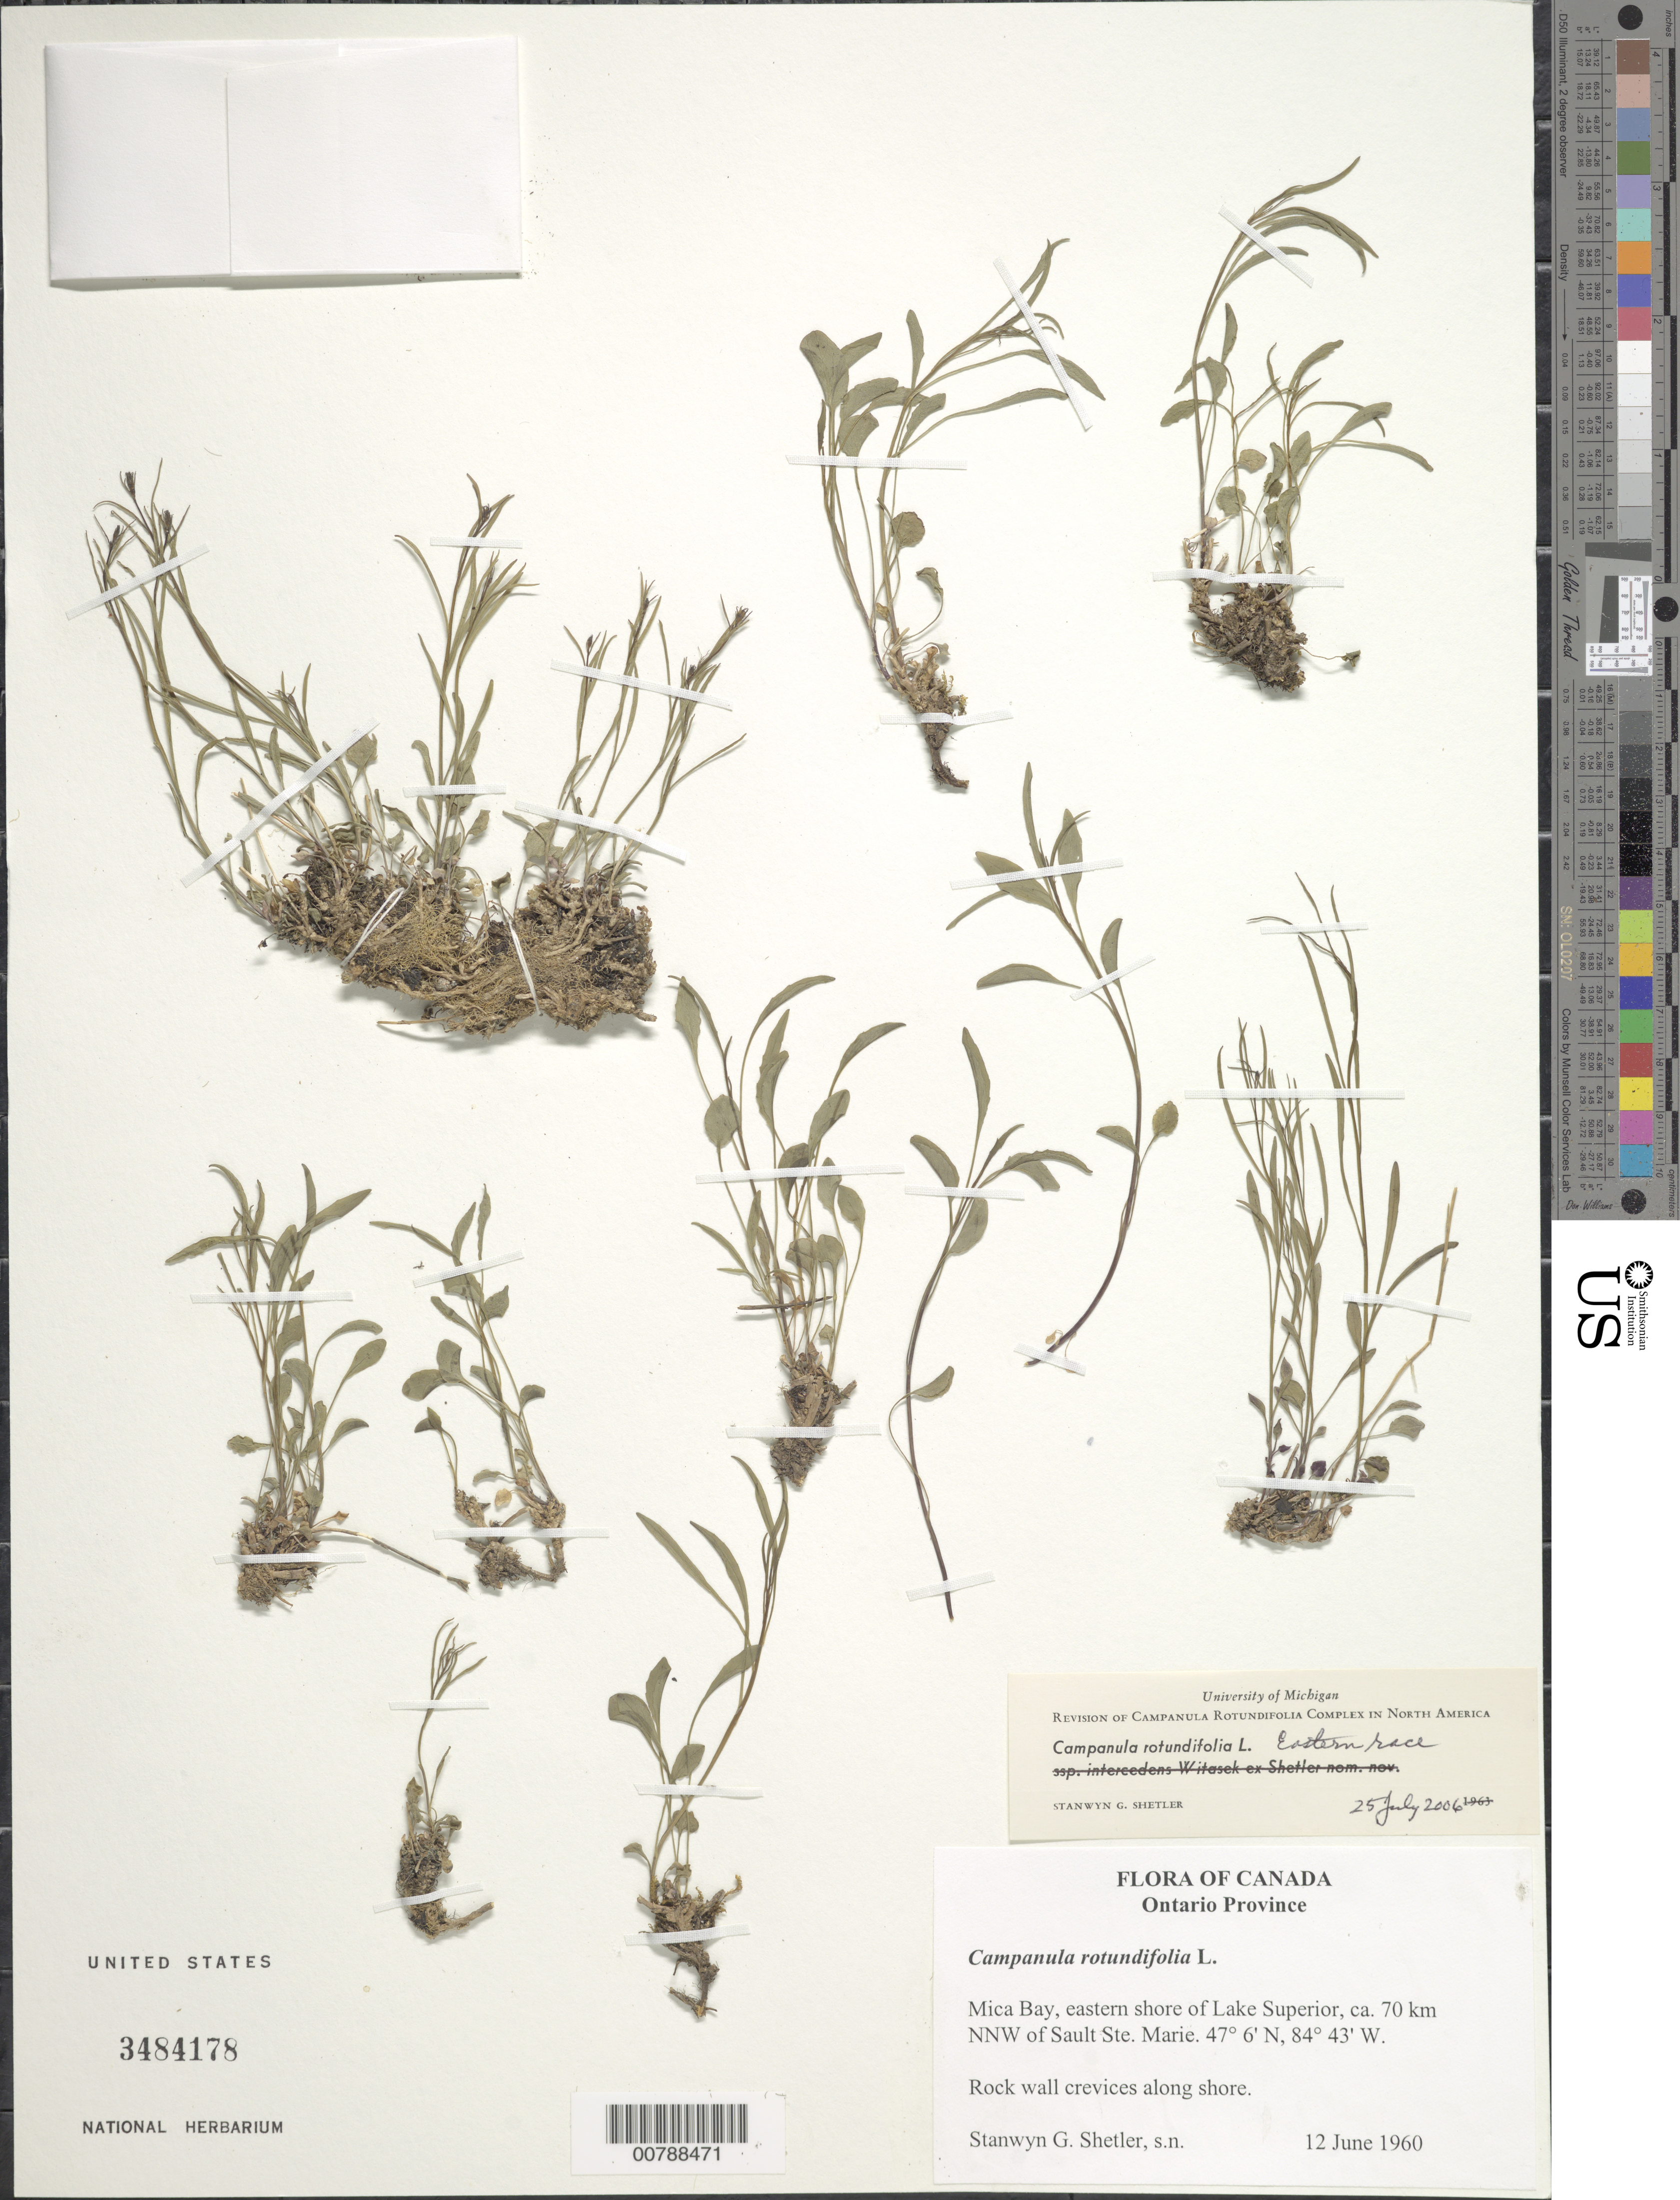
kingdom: Plantae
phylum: Tracheophyta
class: Magnoliopsida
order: Asterales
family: Campanulaceae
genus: Campanula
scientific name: Campanula rotundifolia L. Eastern race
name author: L.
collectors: S. Shetler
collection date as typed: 12 June 1960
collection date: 1960-06-12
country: United States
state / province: Alaska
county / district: Ontario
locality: Mica Bay, eastern shore of Lake Superior, ca. 70 km NNW of Sault Ste. Marie.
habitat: Rock wall crevices along shore.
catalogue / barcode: US 3484178